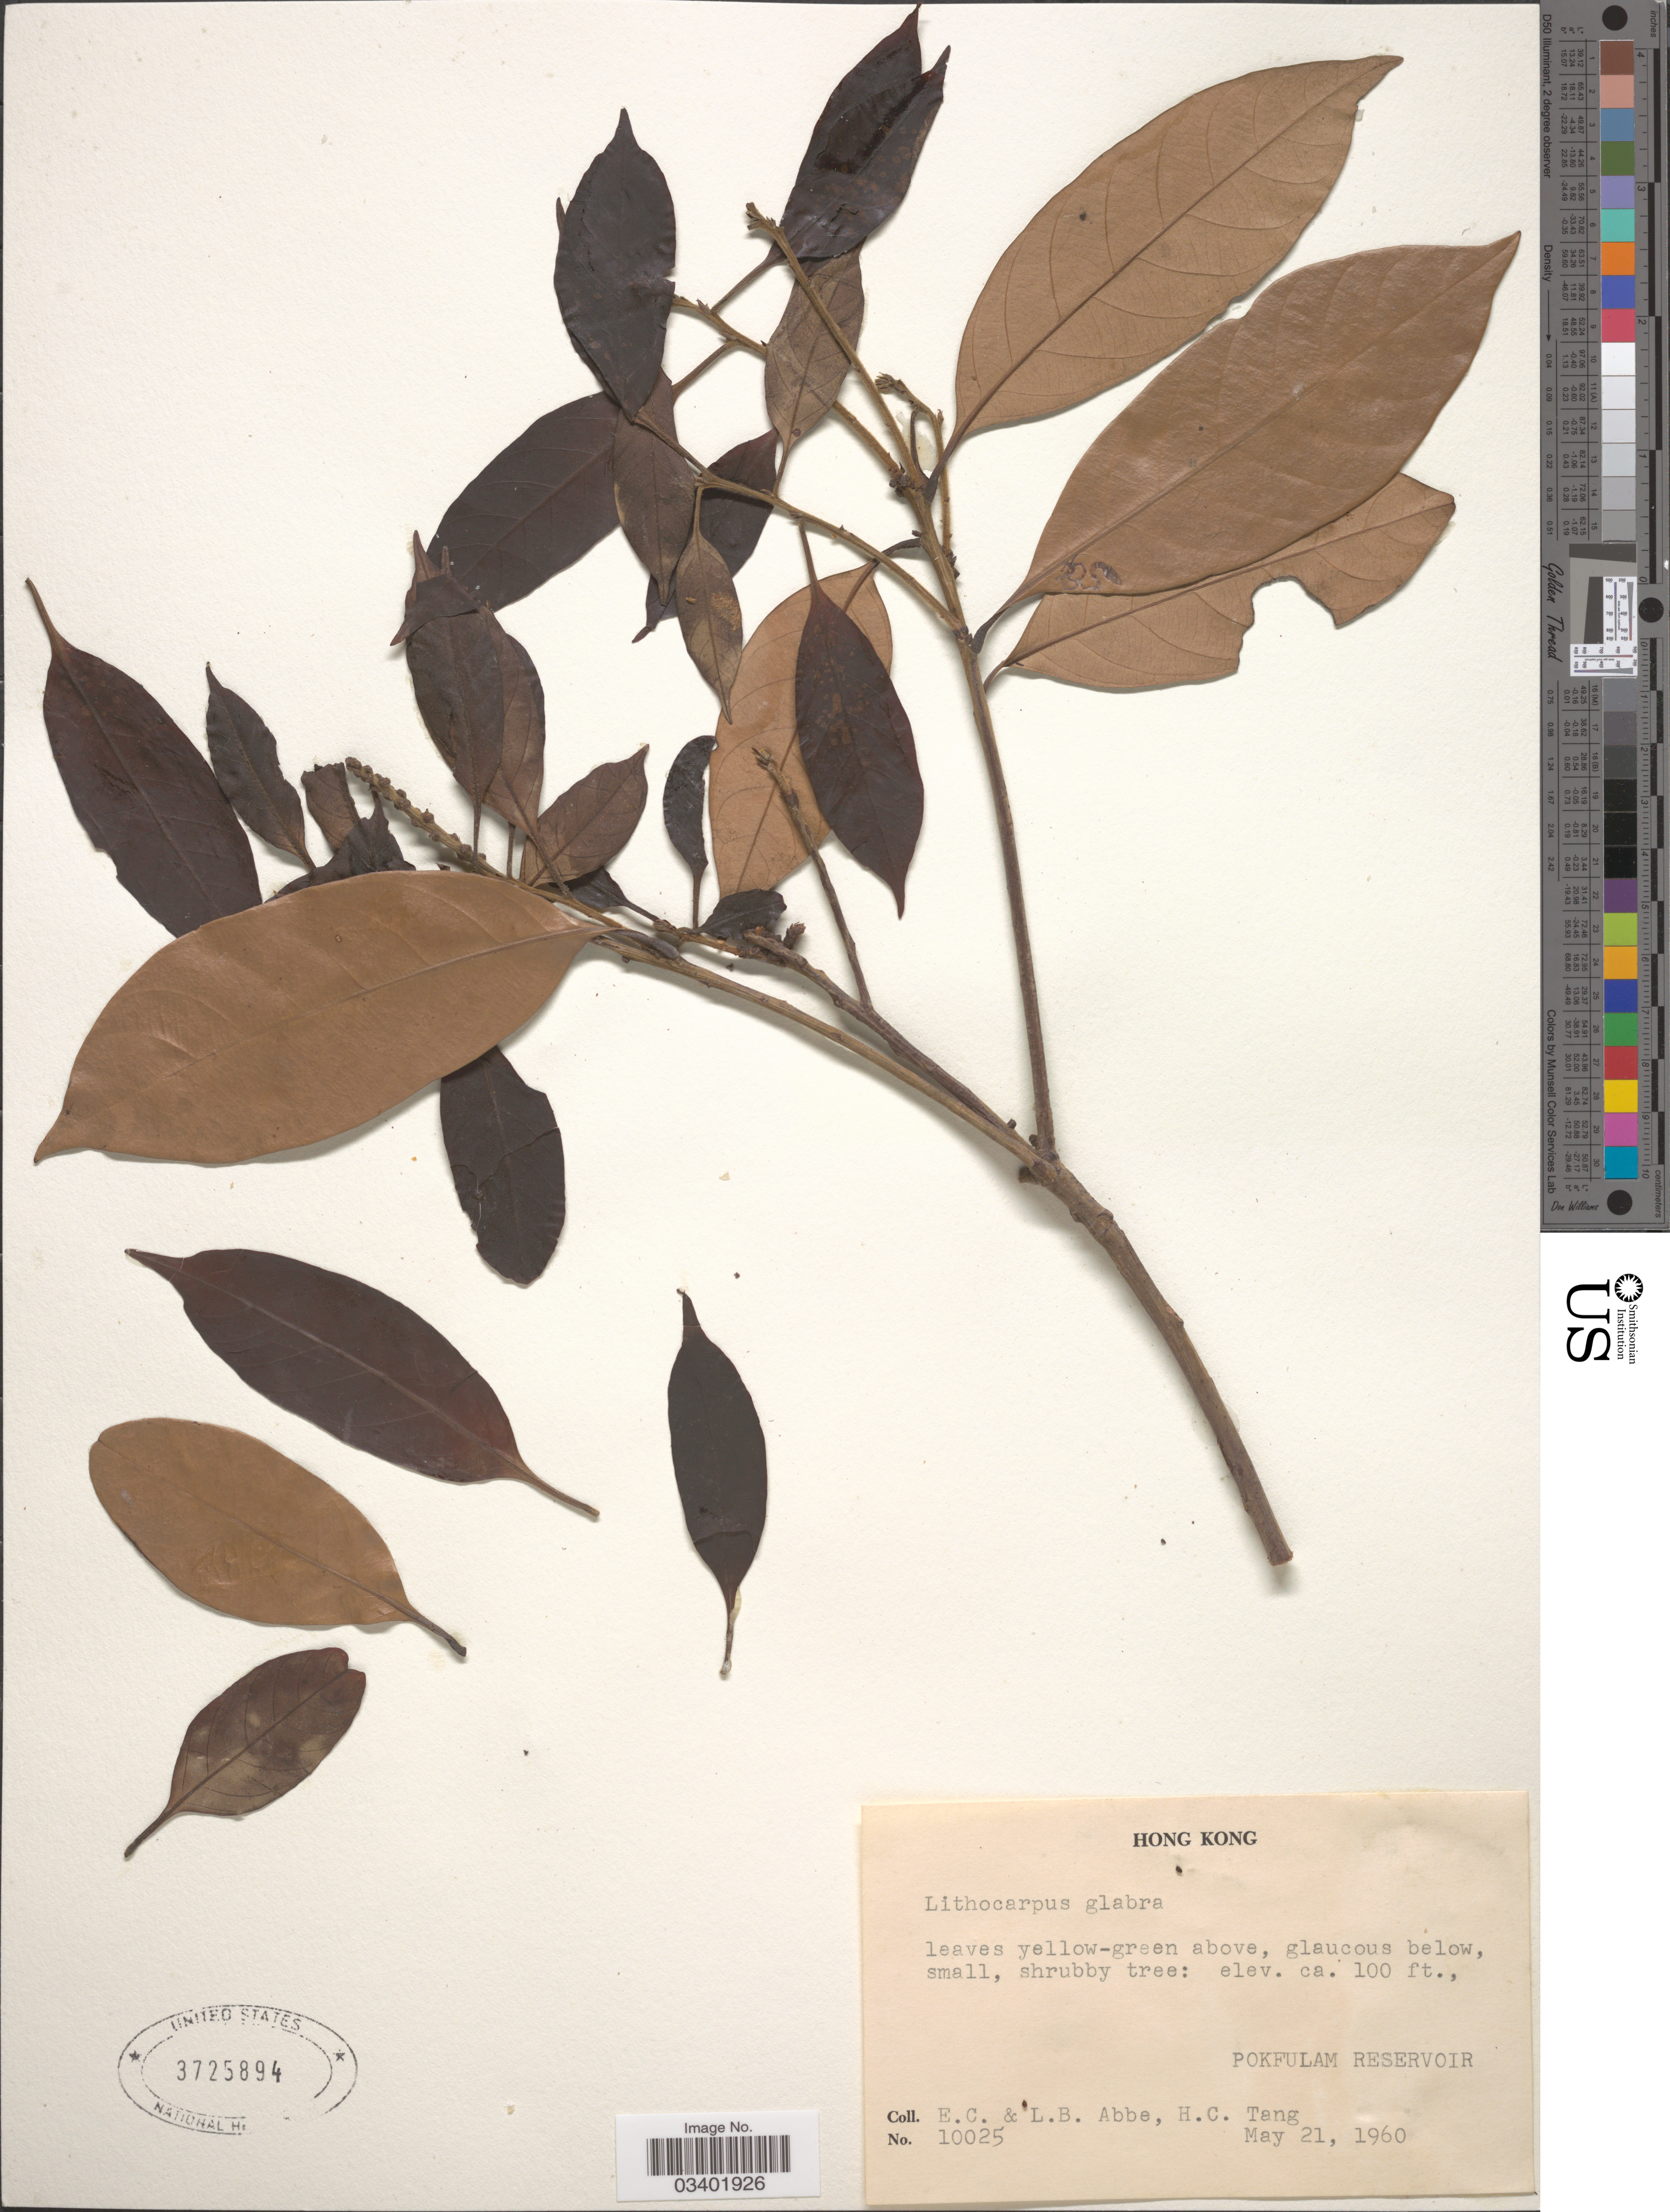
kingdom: Plantae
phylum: Tracheophyta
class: Magnoliopsida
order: Fagales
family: Fagaceae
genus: Lithocarpus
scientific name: Lithocarpus glaber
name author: (Thunb.) Nakai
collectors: E. C. Abbe, L. B. Abbe & H. Tang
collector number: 10025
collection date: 1960-05-21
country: China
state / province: Hong Kong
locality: Pokfulam Reservoir.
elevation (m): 30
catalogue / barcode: US 3725894